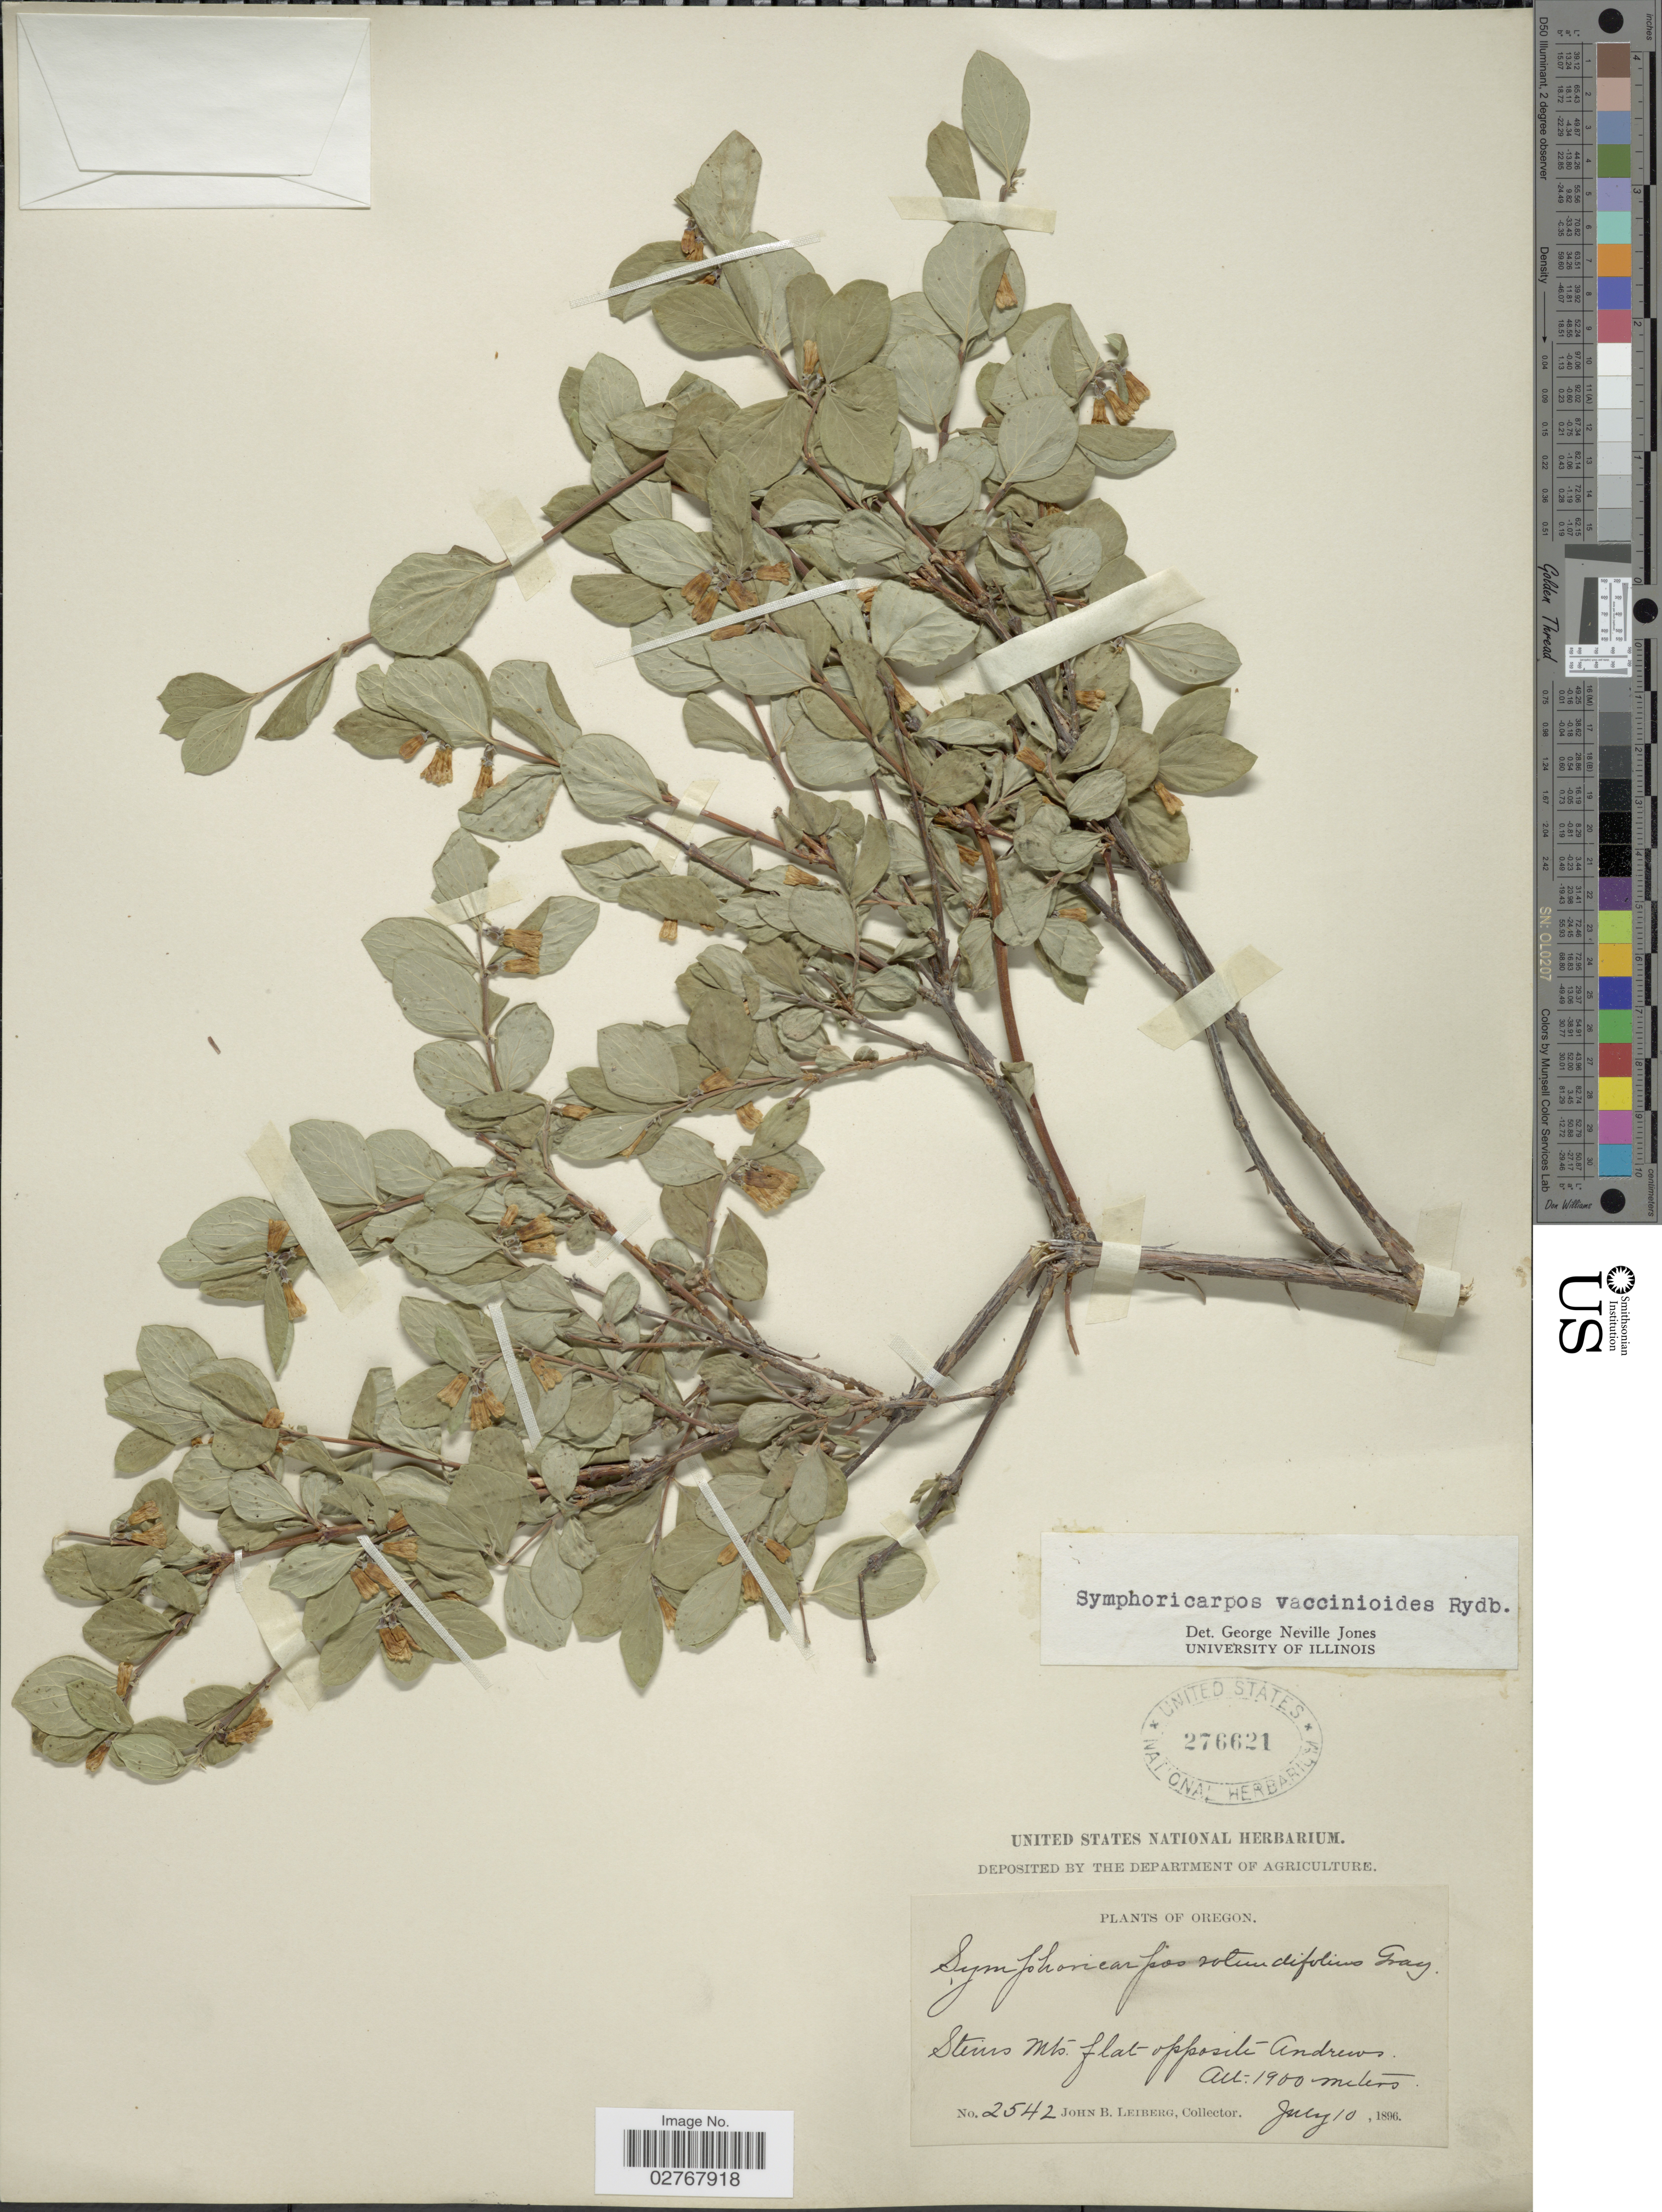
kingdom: Plantae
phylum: Tracheophyta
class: Magnoliopsida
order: Dipsacales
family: Caprifoliaceae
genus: Symphoricarpos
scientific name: Symphoricarpos vaccinioides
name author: Rydb.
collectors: J. B. Leiberg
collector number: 2542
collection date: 1896-07-10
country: United States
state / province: Oregon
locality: Steins Mts. [Steens Mts.] flat opposite Andrews.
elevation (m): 1900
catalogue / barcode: US 276621